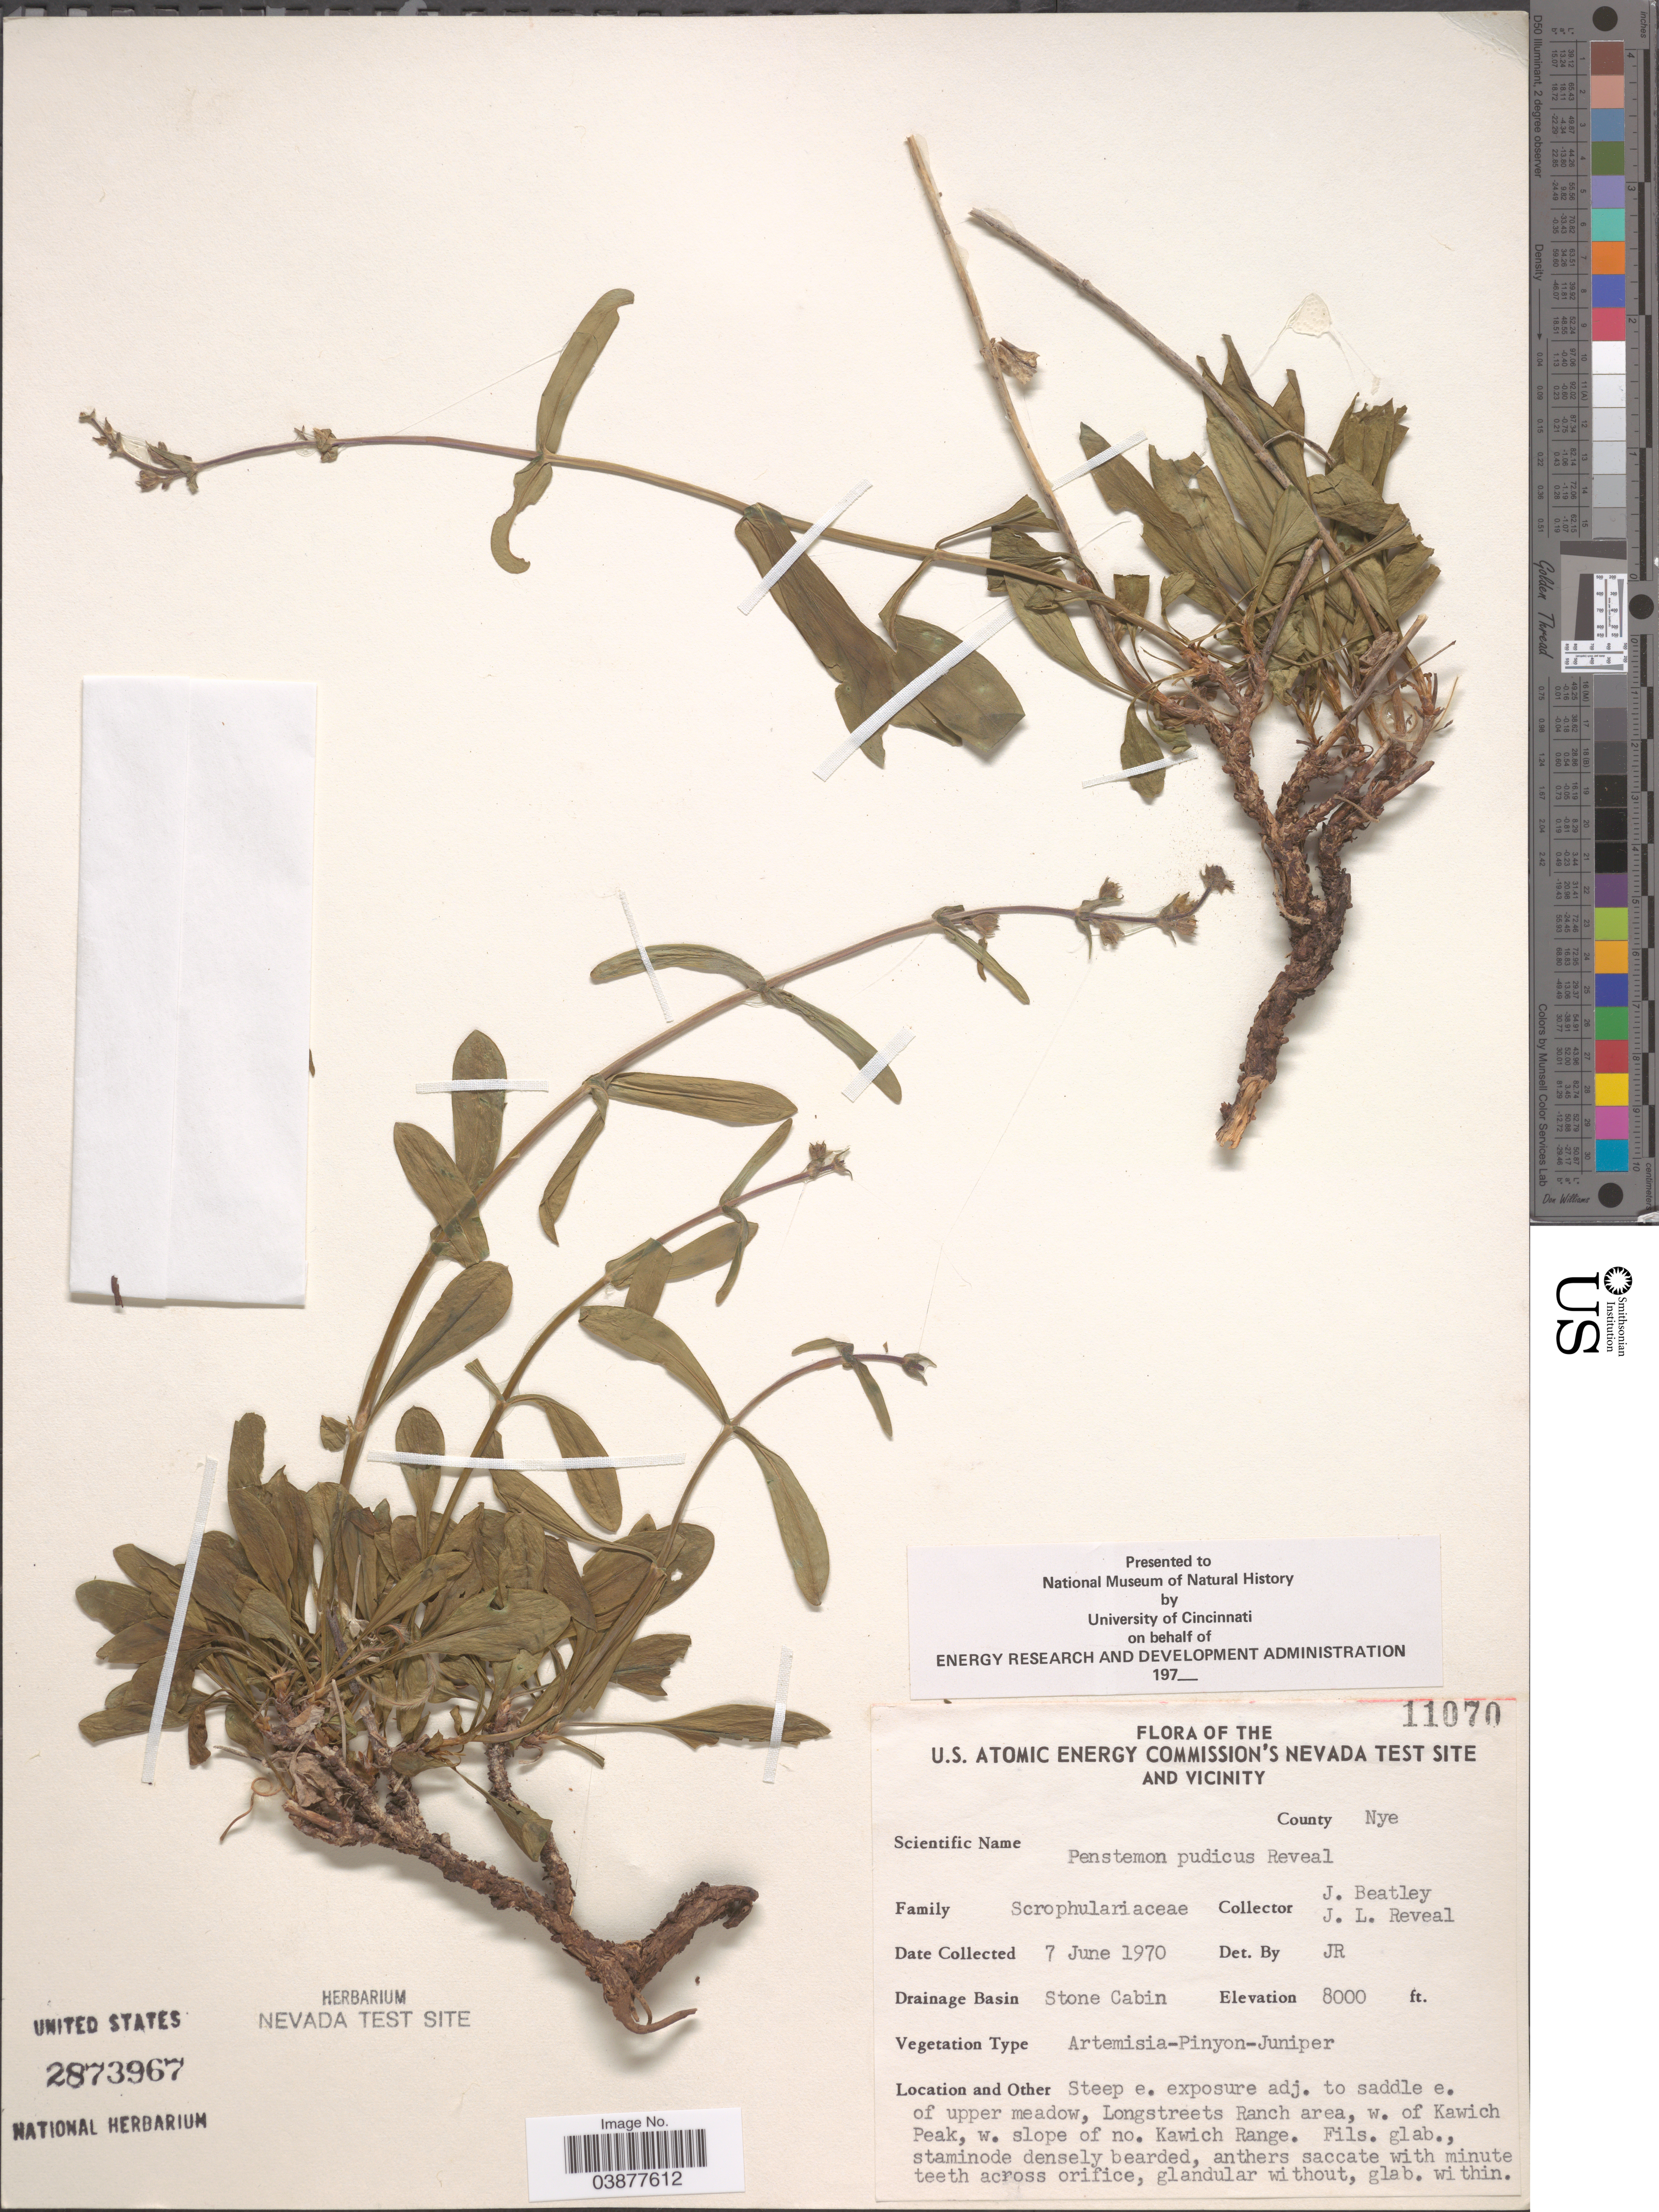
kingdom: Plantae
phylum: Tracheophyta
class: Magnoliopsida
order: Lamiales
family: Plantaginaceae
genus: Penstemon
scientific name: Penstemon pudicus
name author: Reveal & Beatley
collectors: J. C. Beatley & J. L. Reveal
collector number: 11070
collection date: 1970-06-07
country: United States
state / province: Nevada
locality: U.S. Atomic Energy Commission's Nevada Test Site and vicinity. County Nye. Drainage Basin Stone Cabin. Steep e. exposure adj. to saddle e. of upper meadow, Longstreets Ranch area, w. of Kawich Peak, w. slope of no. Kawich Range.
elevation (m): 2438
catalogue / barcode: US 2873967